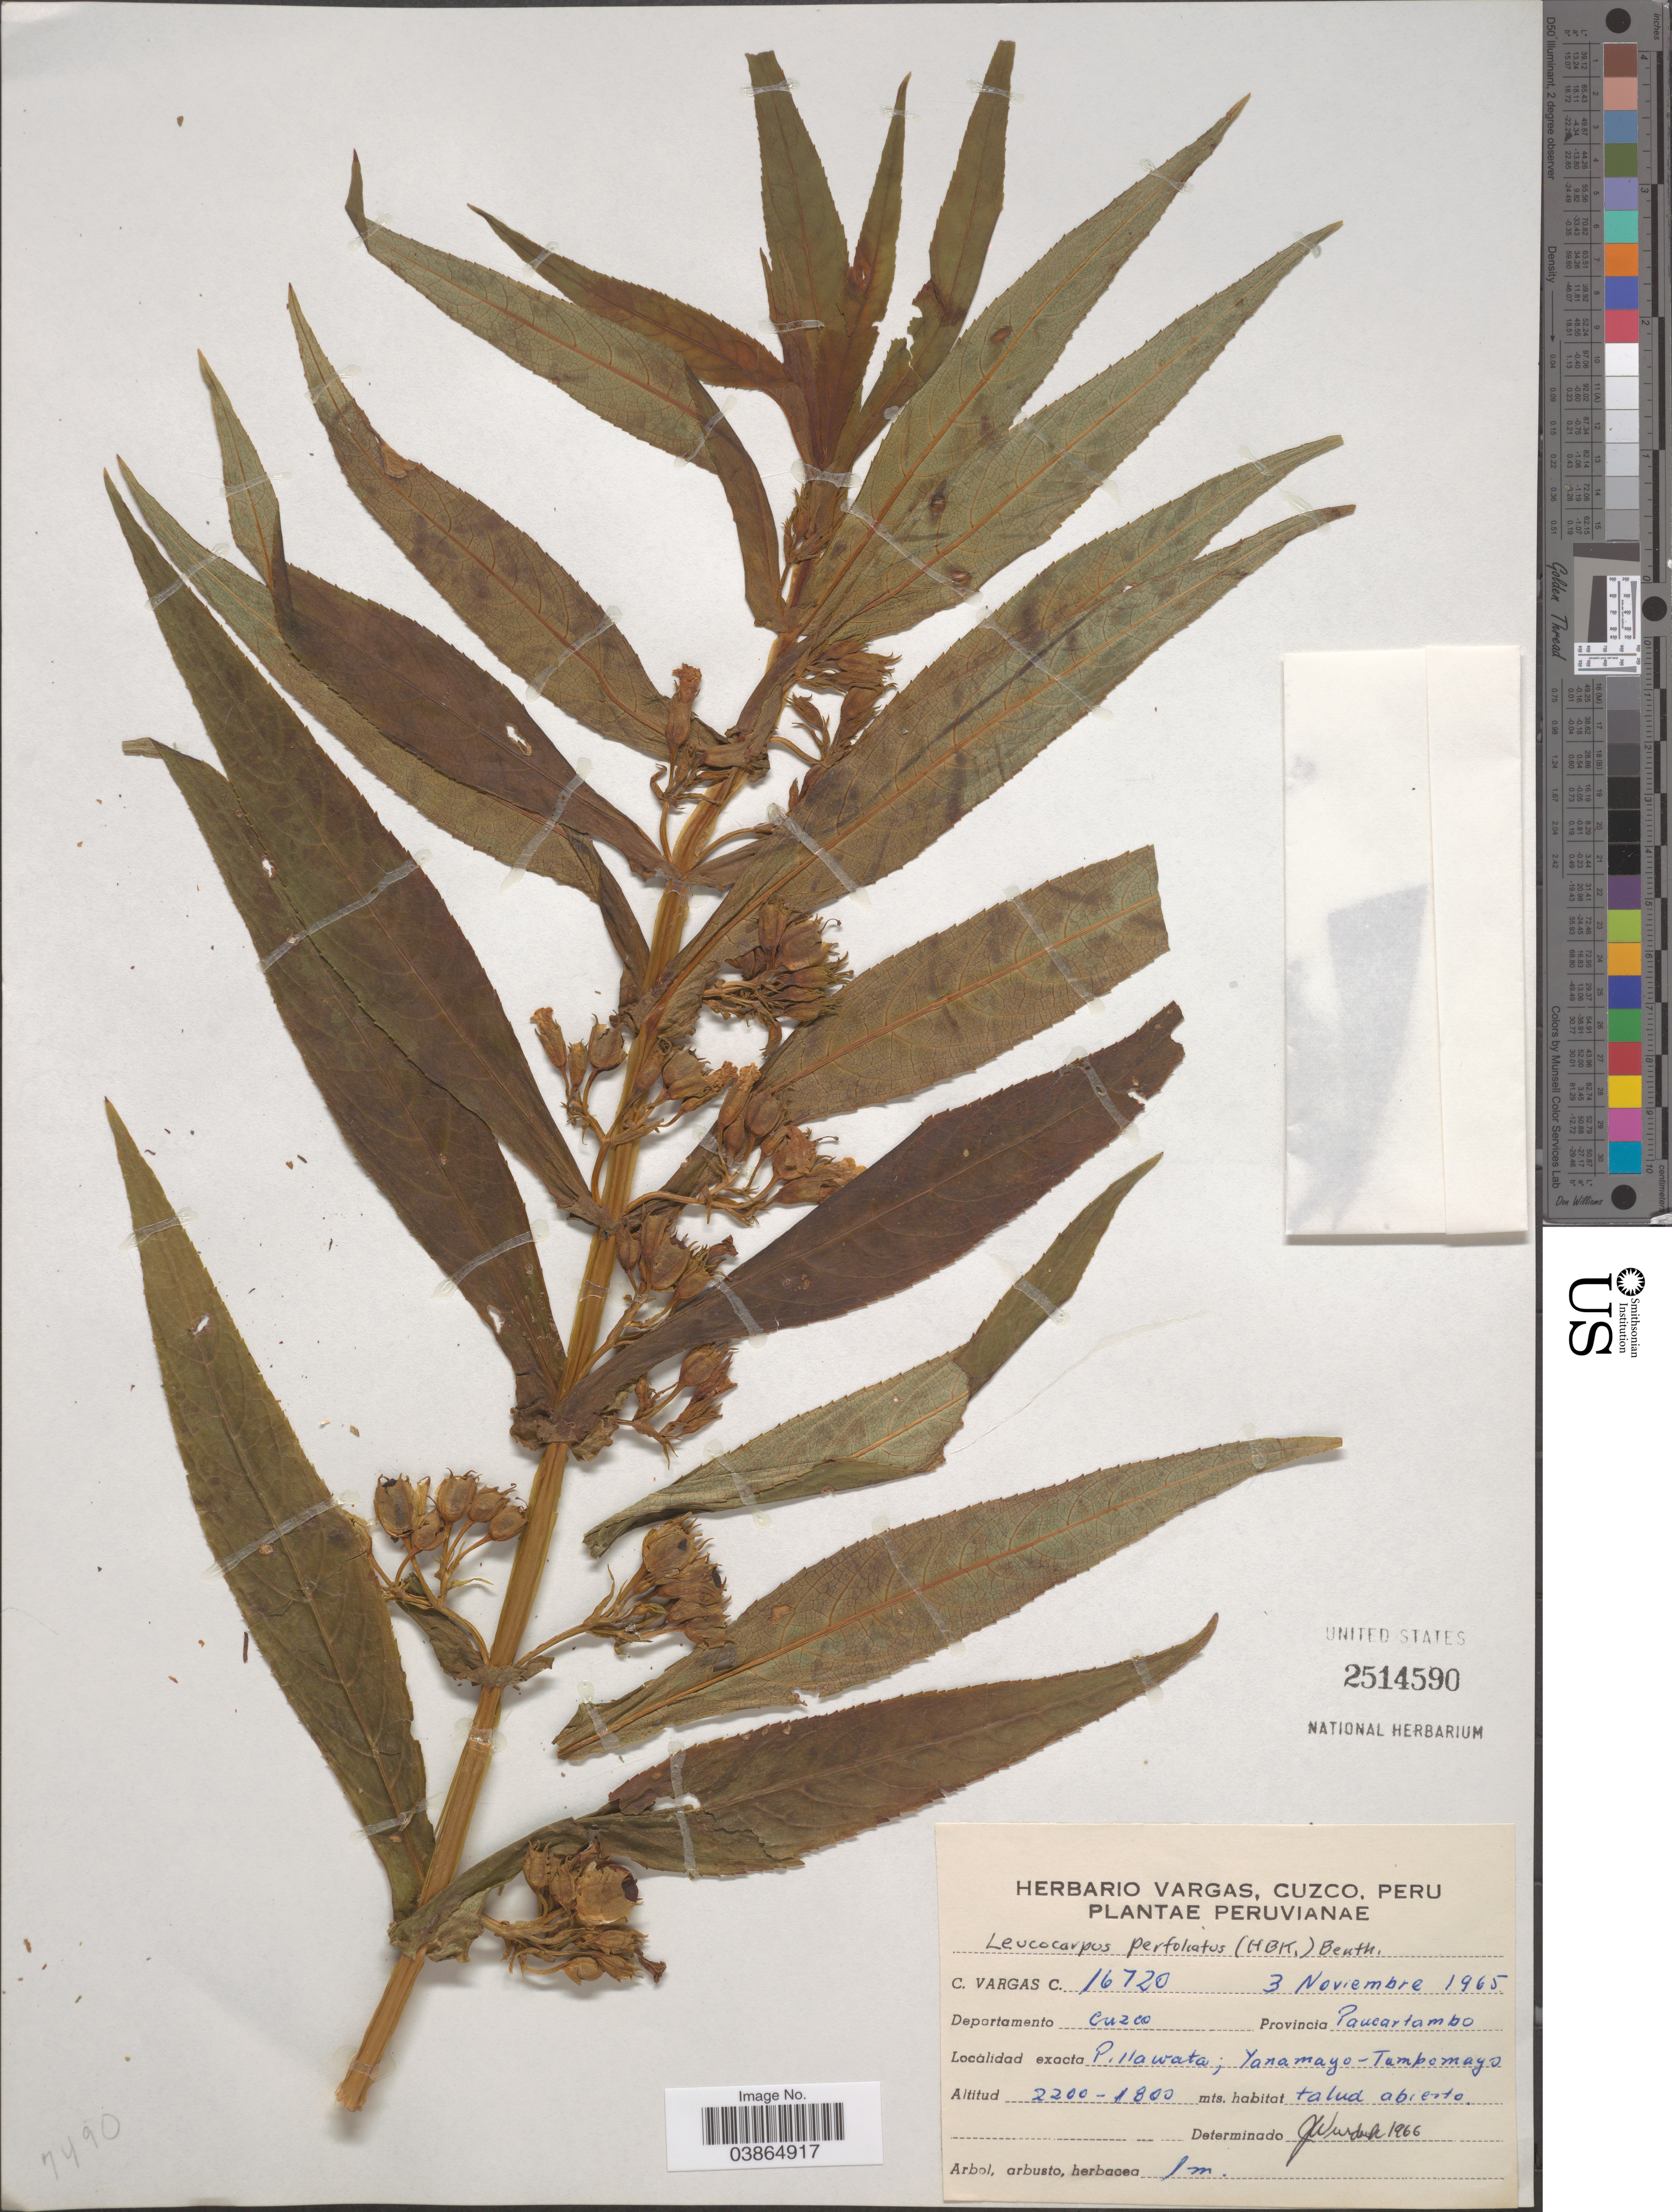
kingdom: Plantae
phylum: Tracheophyta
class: Magnoliopsida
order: Lamiales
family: Phrymaceae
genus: Leucocarpus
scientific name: Leucocarpus perfoliatus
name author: (Kunth) Benth.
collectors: C. Vargas Calderón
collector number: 16720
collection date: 1965-11-03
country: Peru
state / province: Cusco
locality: Departamento Cuzco. Provincia Paucartambo. Pillawata; Yanamayo-Tambomayo.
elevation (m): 1800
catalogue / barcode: US 2514590